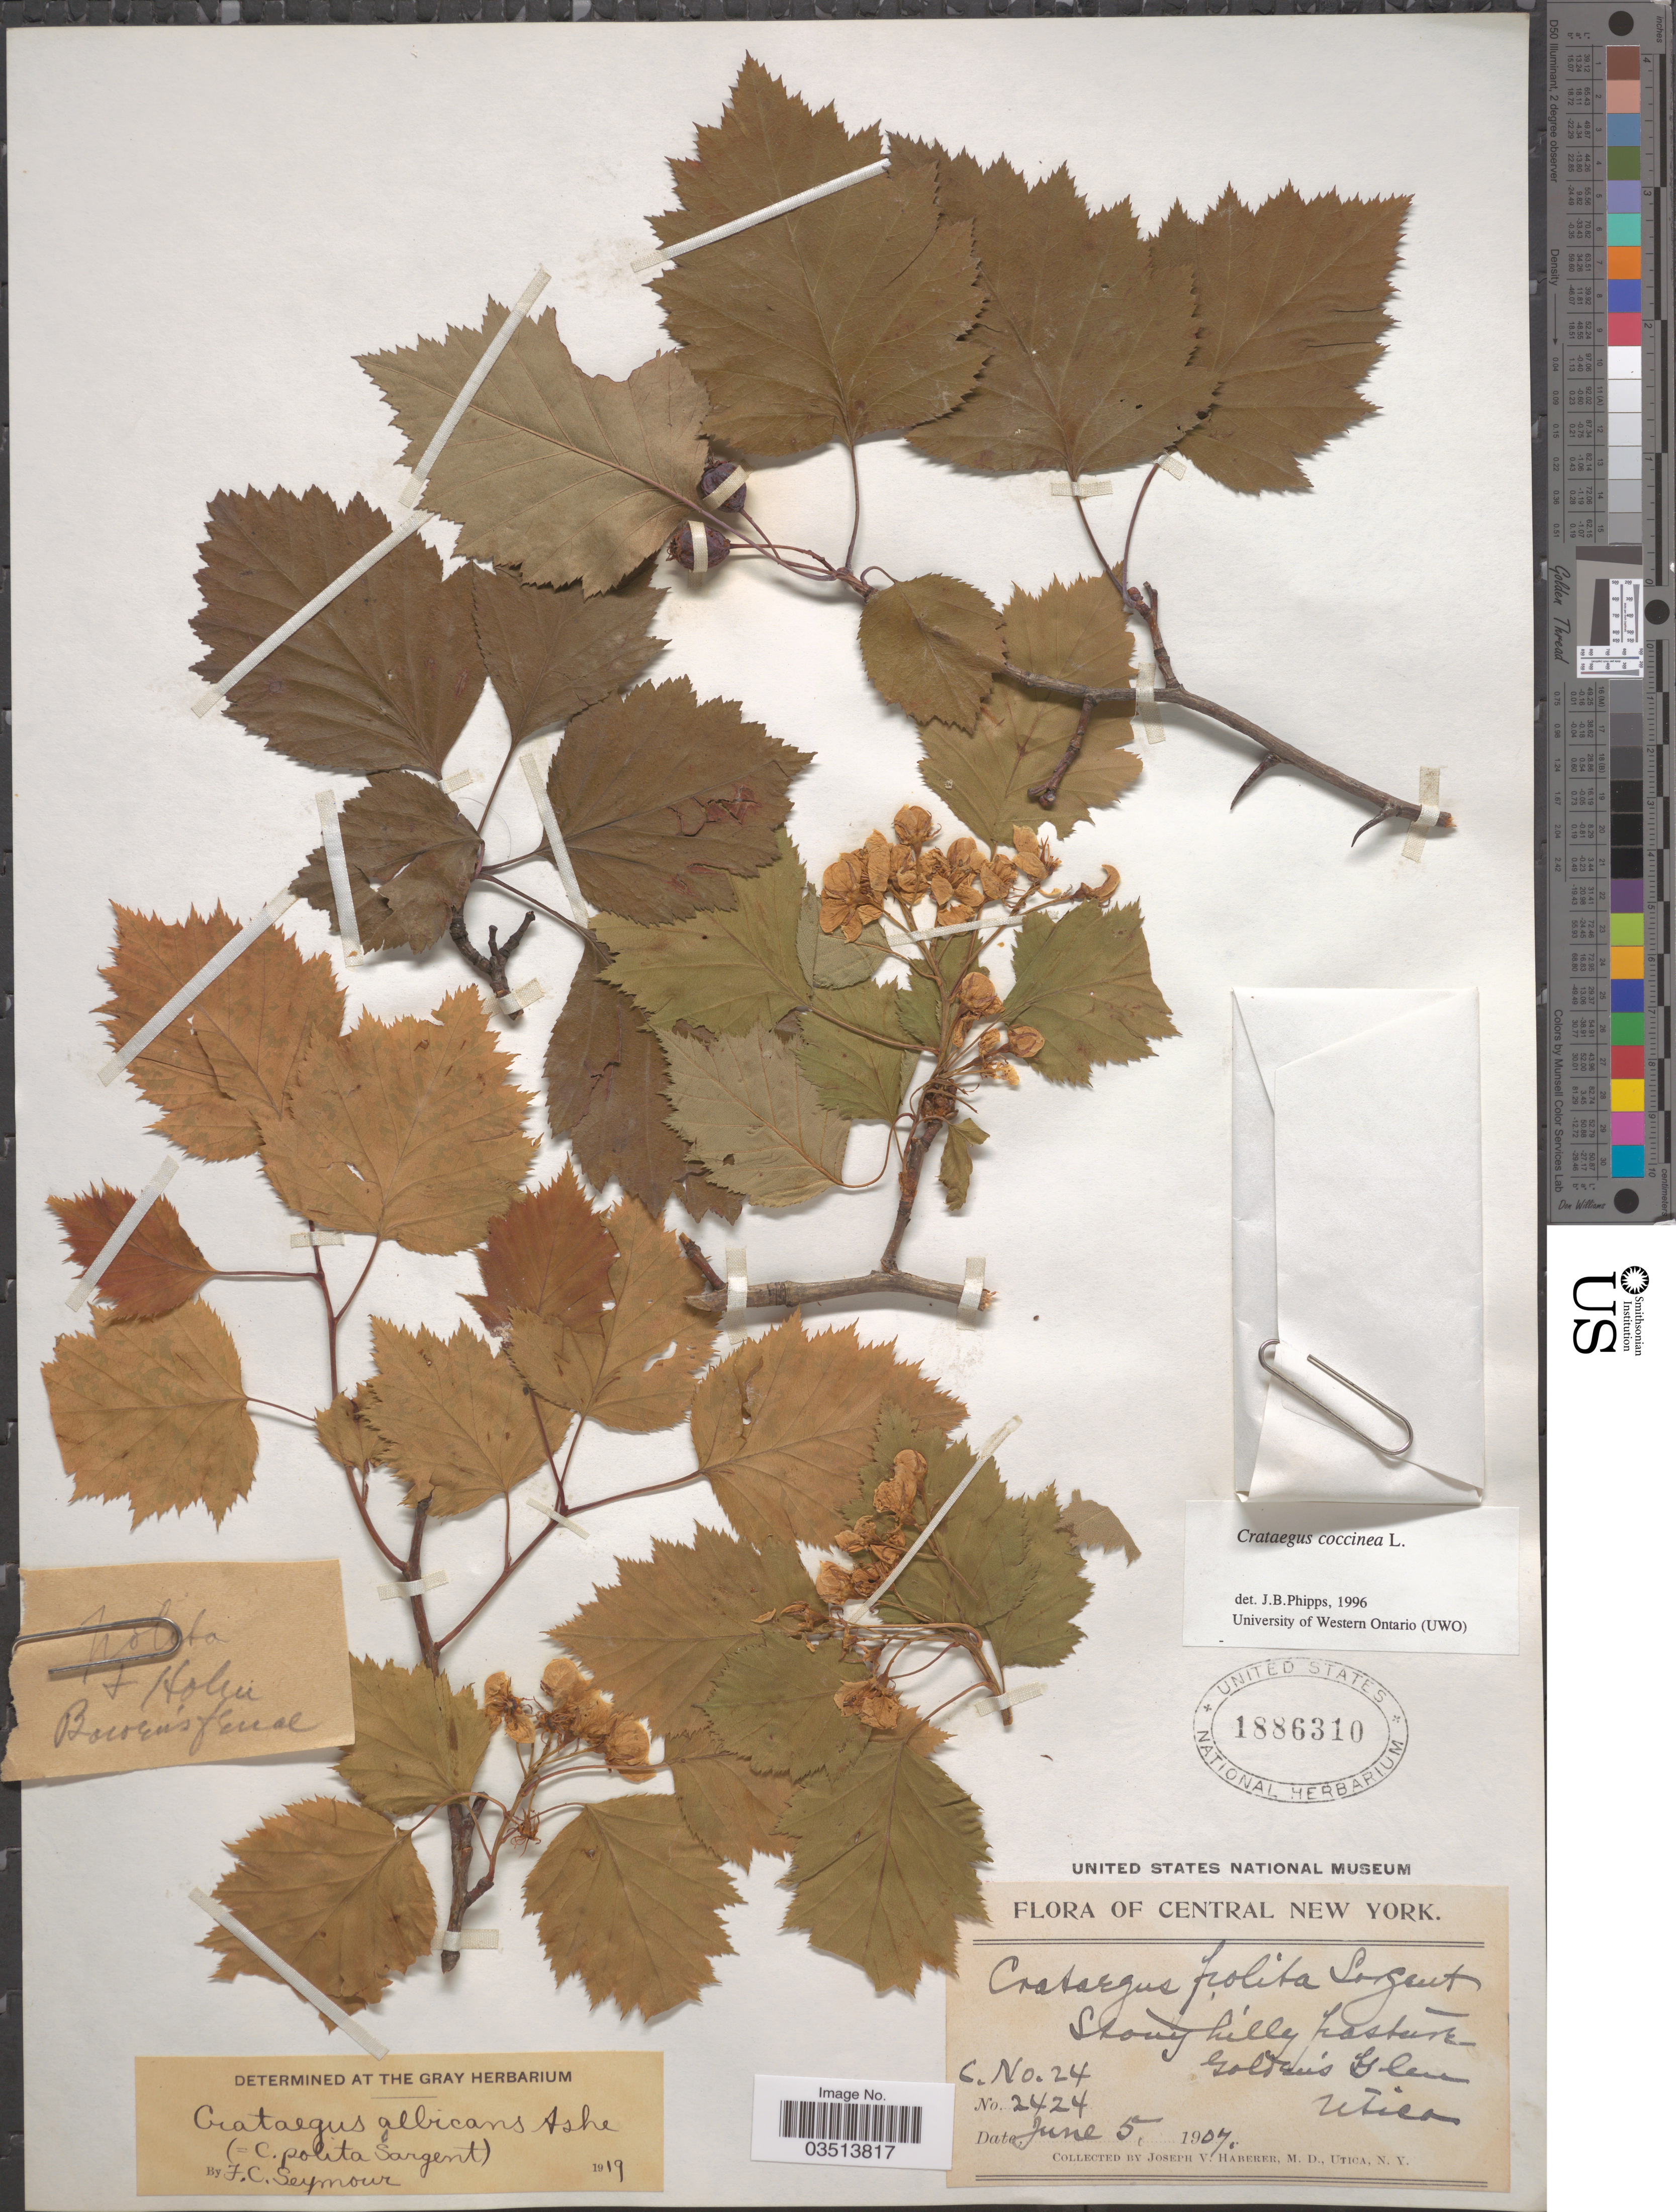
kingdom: Plantae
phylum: Tracheophyta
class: Magnoliopsida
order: Rosales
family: Rosaceae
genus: Crataegus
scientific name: Crataegus coccinea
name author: Ashe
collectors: J. V. Haberer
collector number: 2424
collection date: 1907-06-05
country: United States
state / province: New York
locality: Central New York. Stony hilly pasture. Golden's Glen Utica.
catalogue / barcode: US 1886310